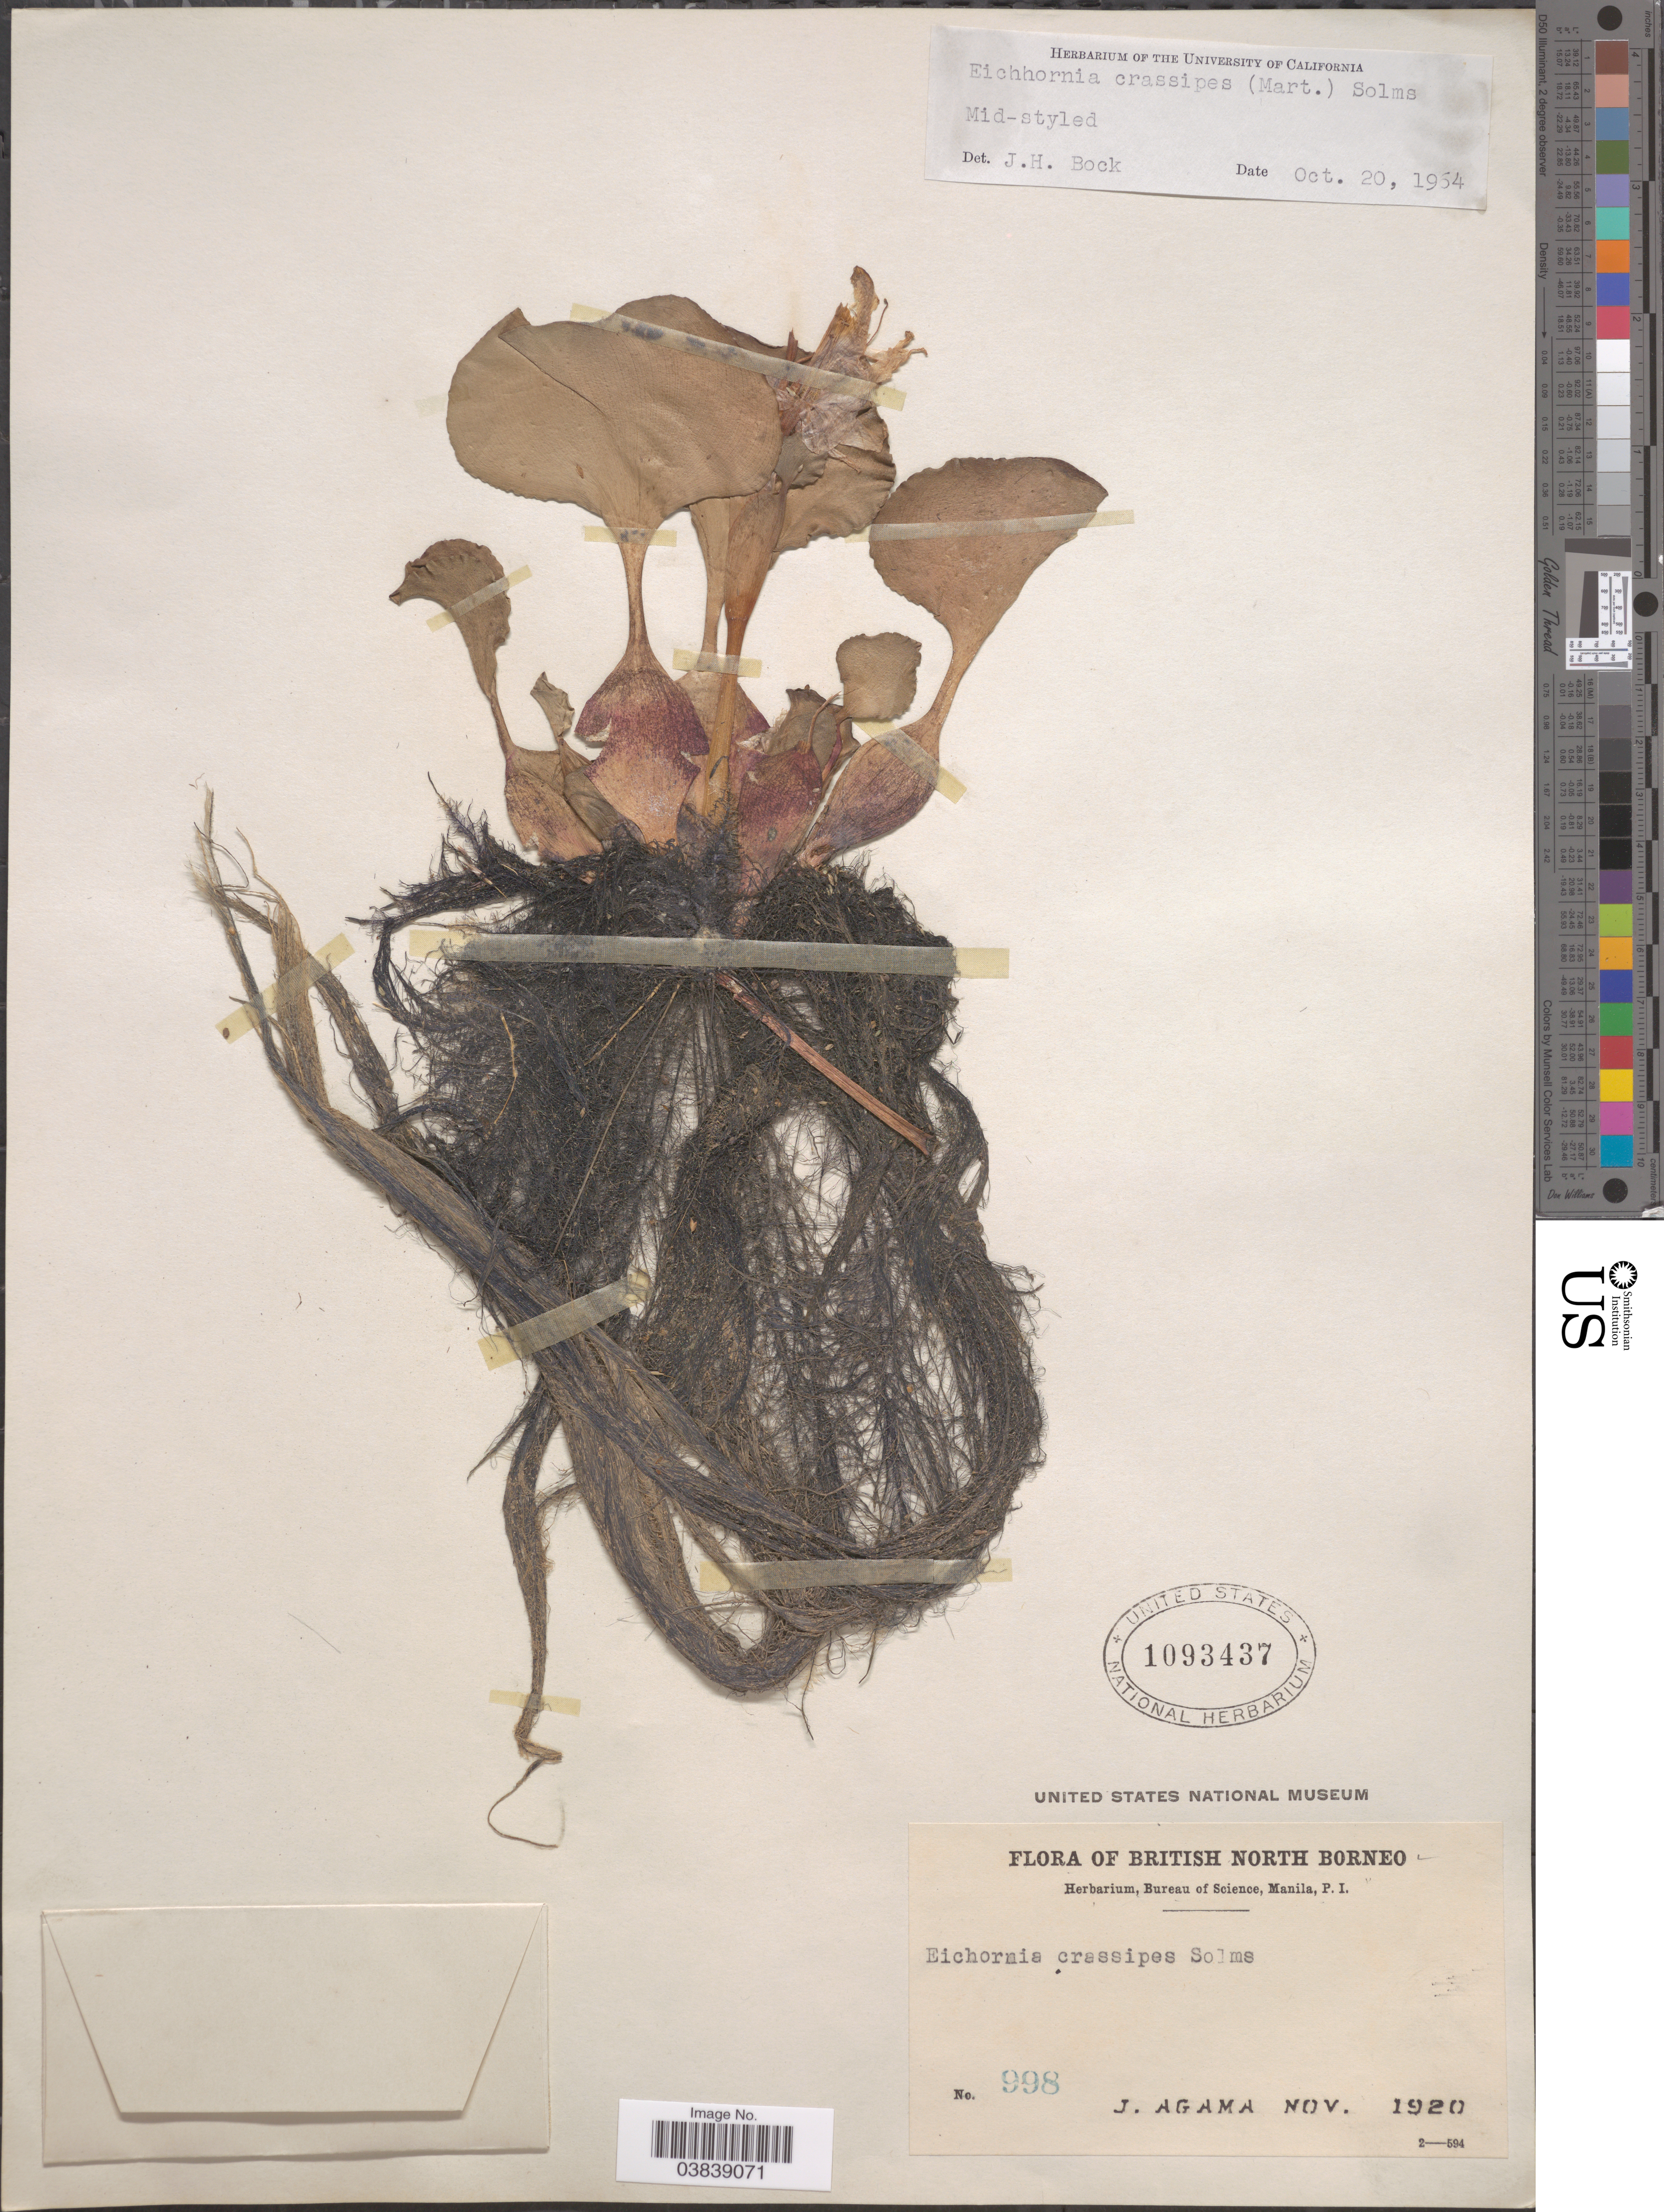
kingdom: Plantae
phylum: Tracheophyta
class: Liliopsida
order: Commelinales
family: Pontederiaceae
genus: Eichhornia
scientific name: Eichhornia crassipes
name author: (Mart.) Solms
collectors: J. Agama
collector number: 998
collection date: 1920-11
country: Malaysia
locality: British North Borneo.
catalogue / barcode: US 1093437